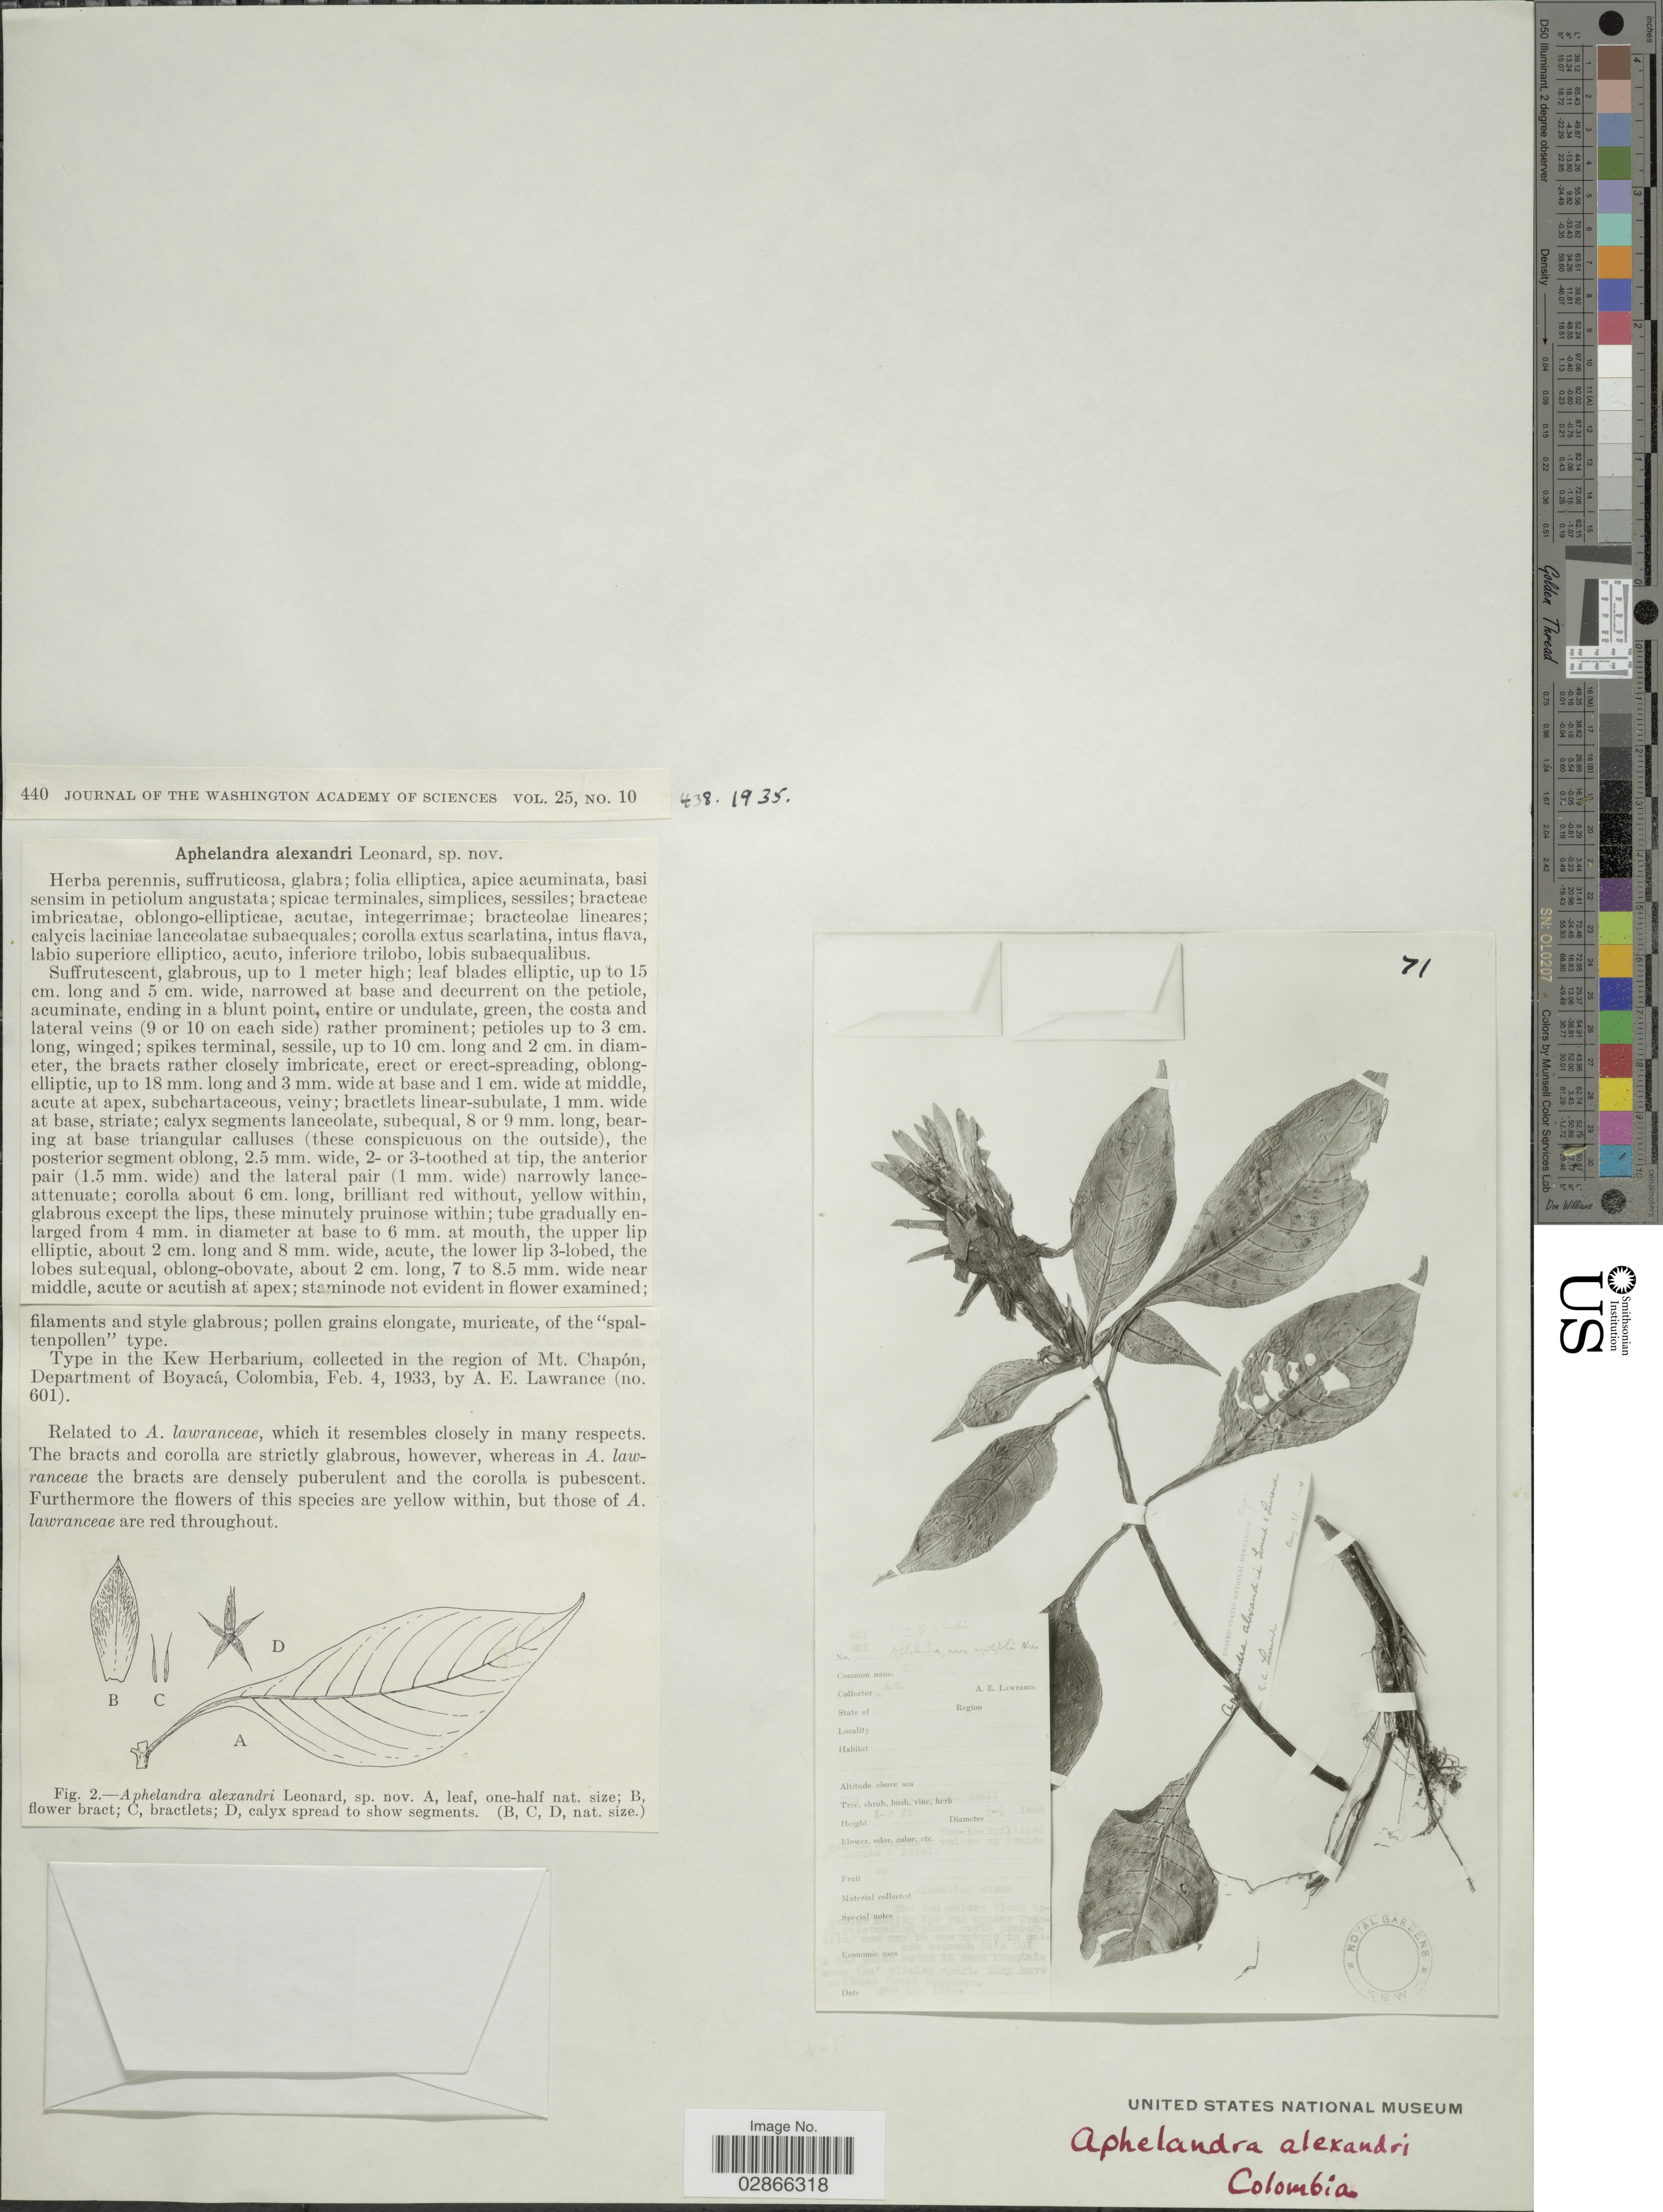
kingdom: Plantae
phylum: Tracheophyta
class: Magnoliopsida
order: Lamiales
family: Acanthaceae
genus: Aphelandra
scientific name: Aphelandra alexandri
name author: Leonard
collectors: A. Lawrence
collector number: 601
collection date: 1933-02-04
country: Colombia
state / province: Boyacá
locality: In the region of Mt. Chapón, Department of Boyacá.